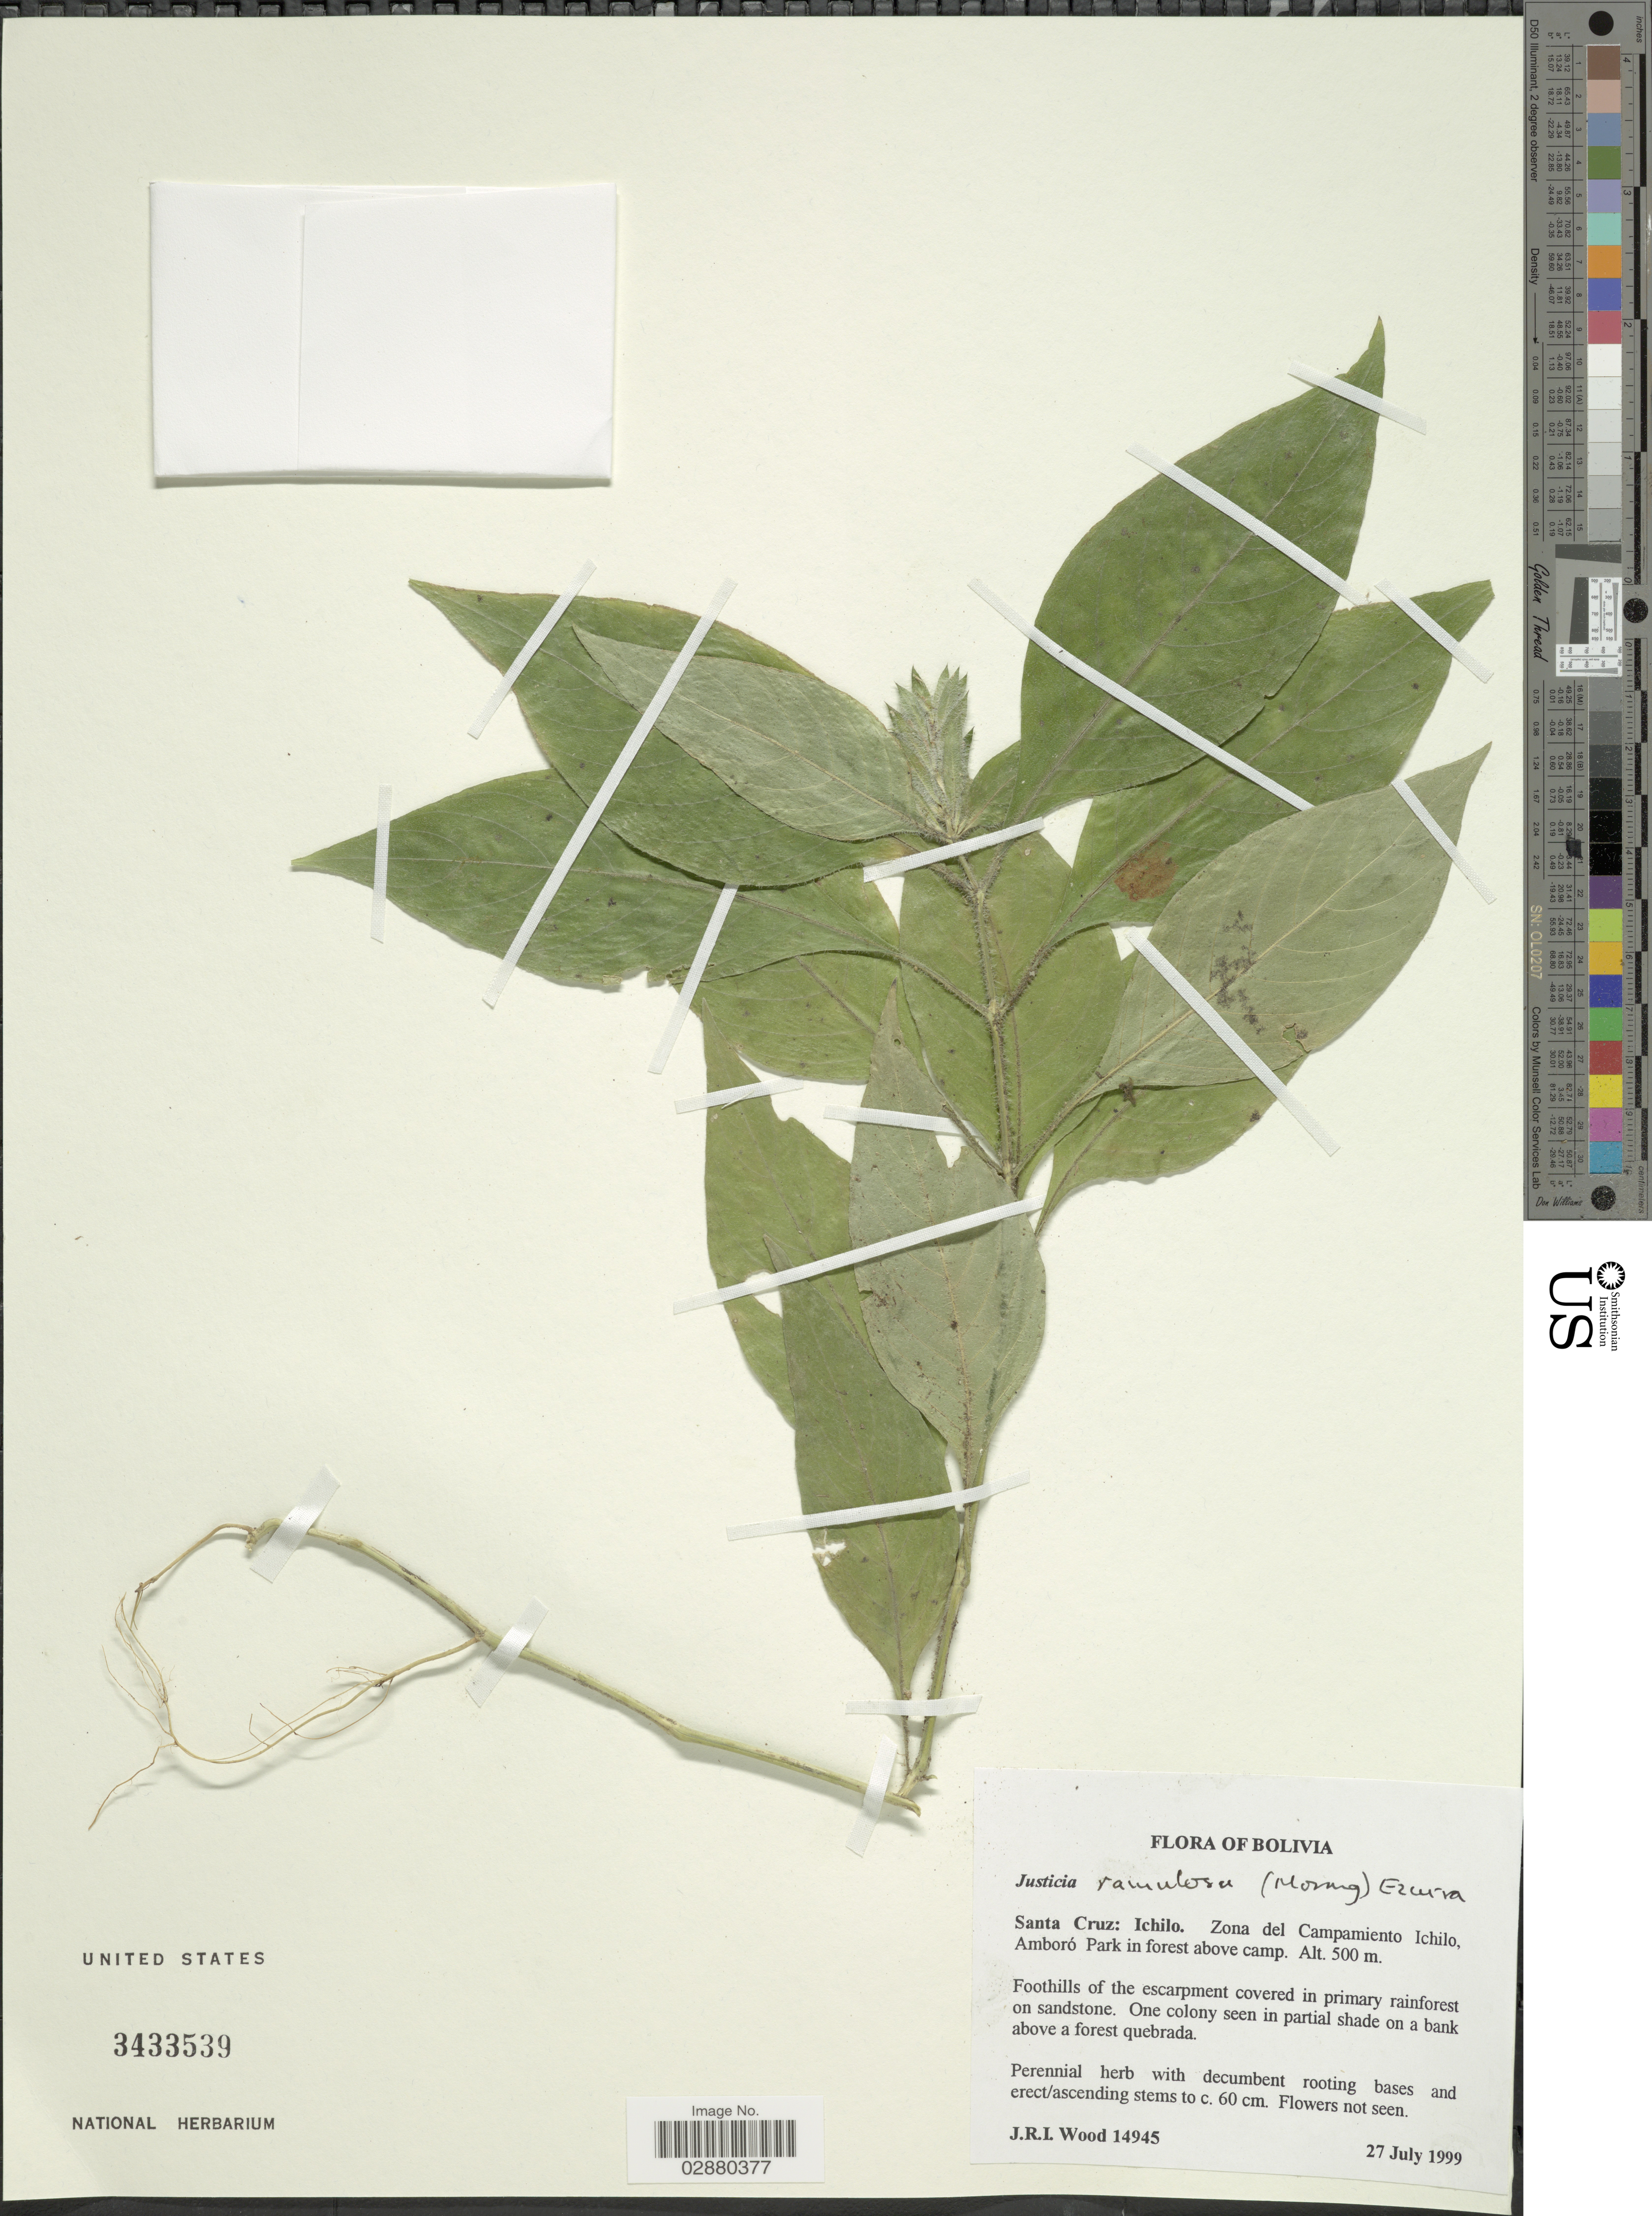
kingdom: Plantae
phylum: Tracheophyta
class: Magnoliopsida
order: Lamiales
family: Acanthaceae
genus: Justicia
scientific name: Justicia ramulosa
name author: (Morong) V.A.W. Graham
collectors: J. R. I. Wood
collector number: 14945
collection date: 1999-07-27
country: Bolivia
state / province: Santa Cruz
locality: Ichilo. Zona del Campamiento Ichilo, Amboró Park in forest above camp.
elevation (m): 500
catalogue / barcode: US 3433539